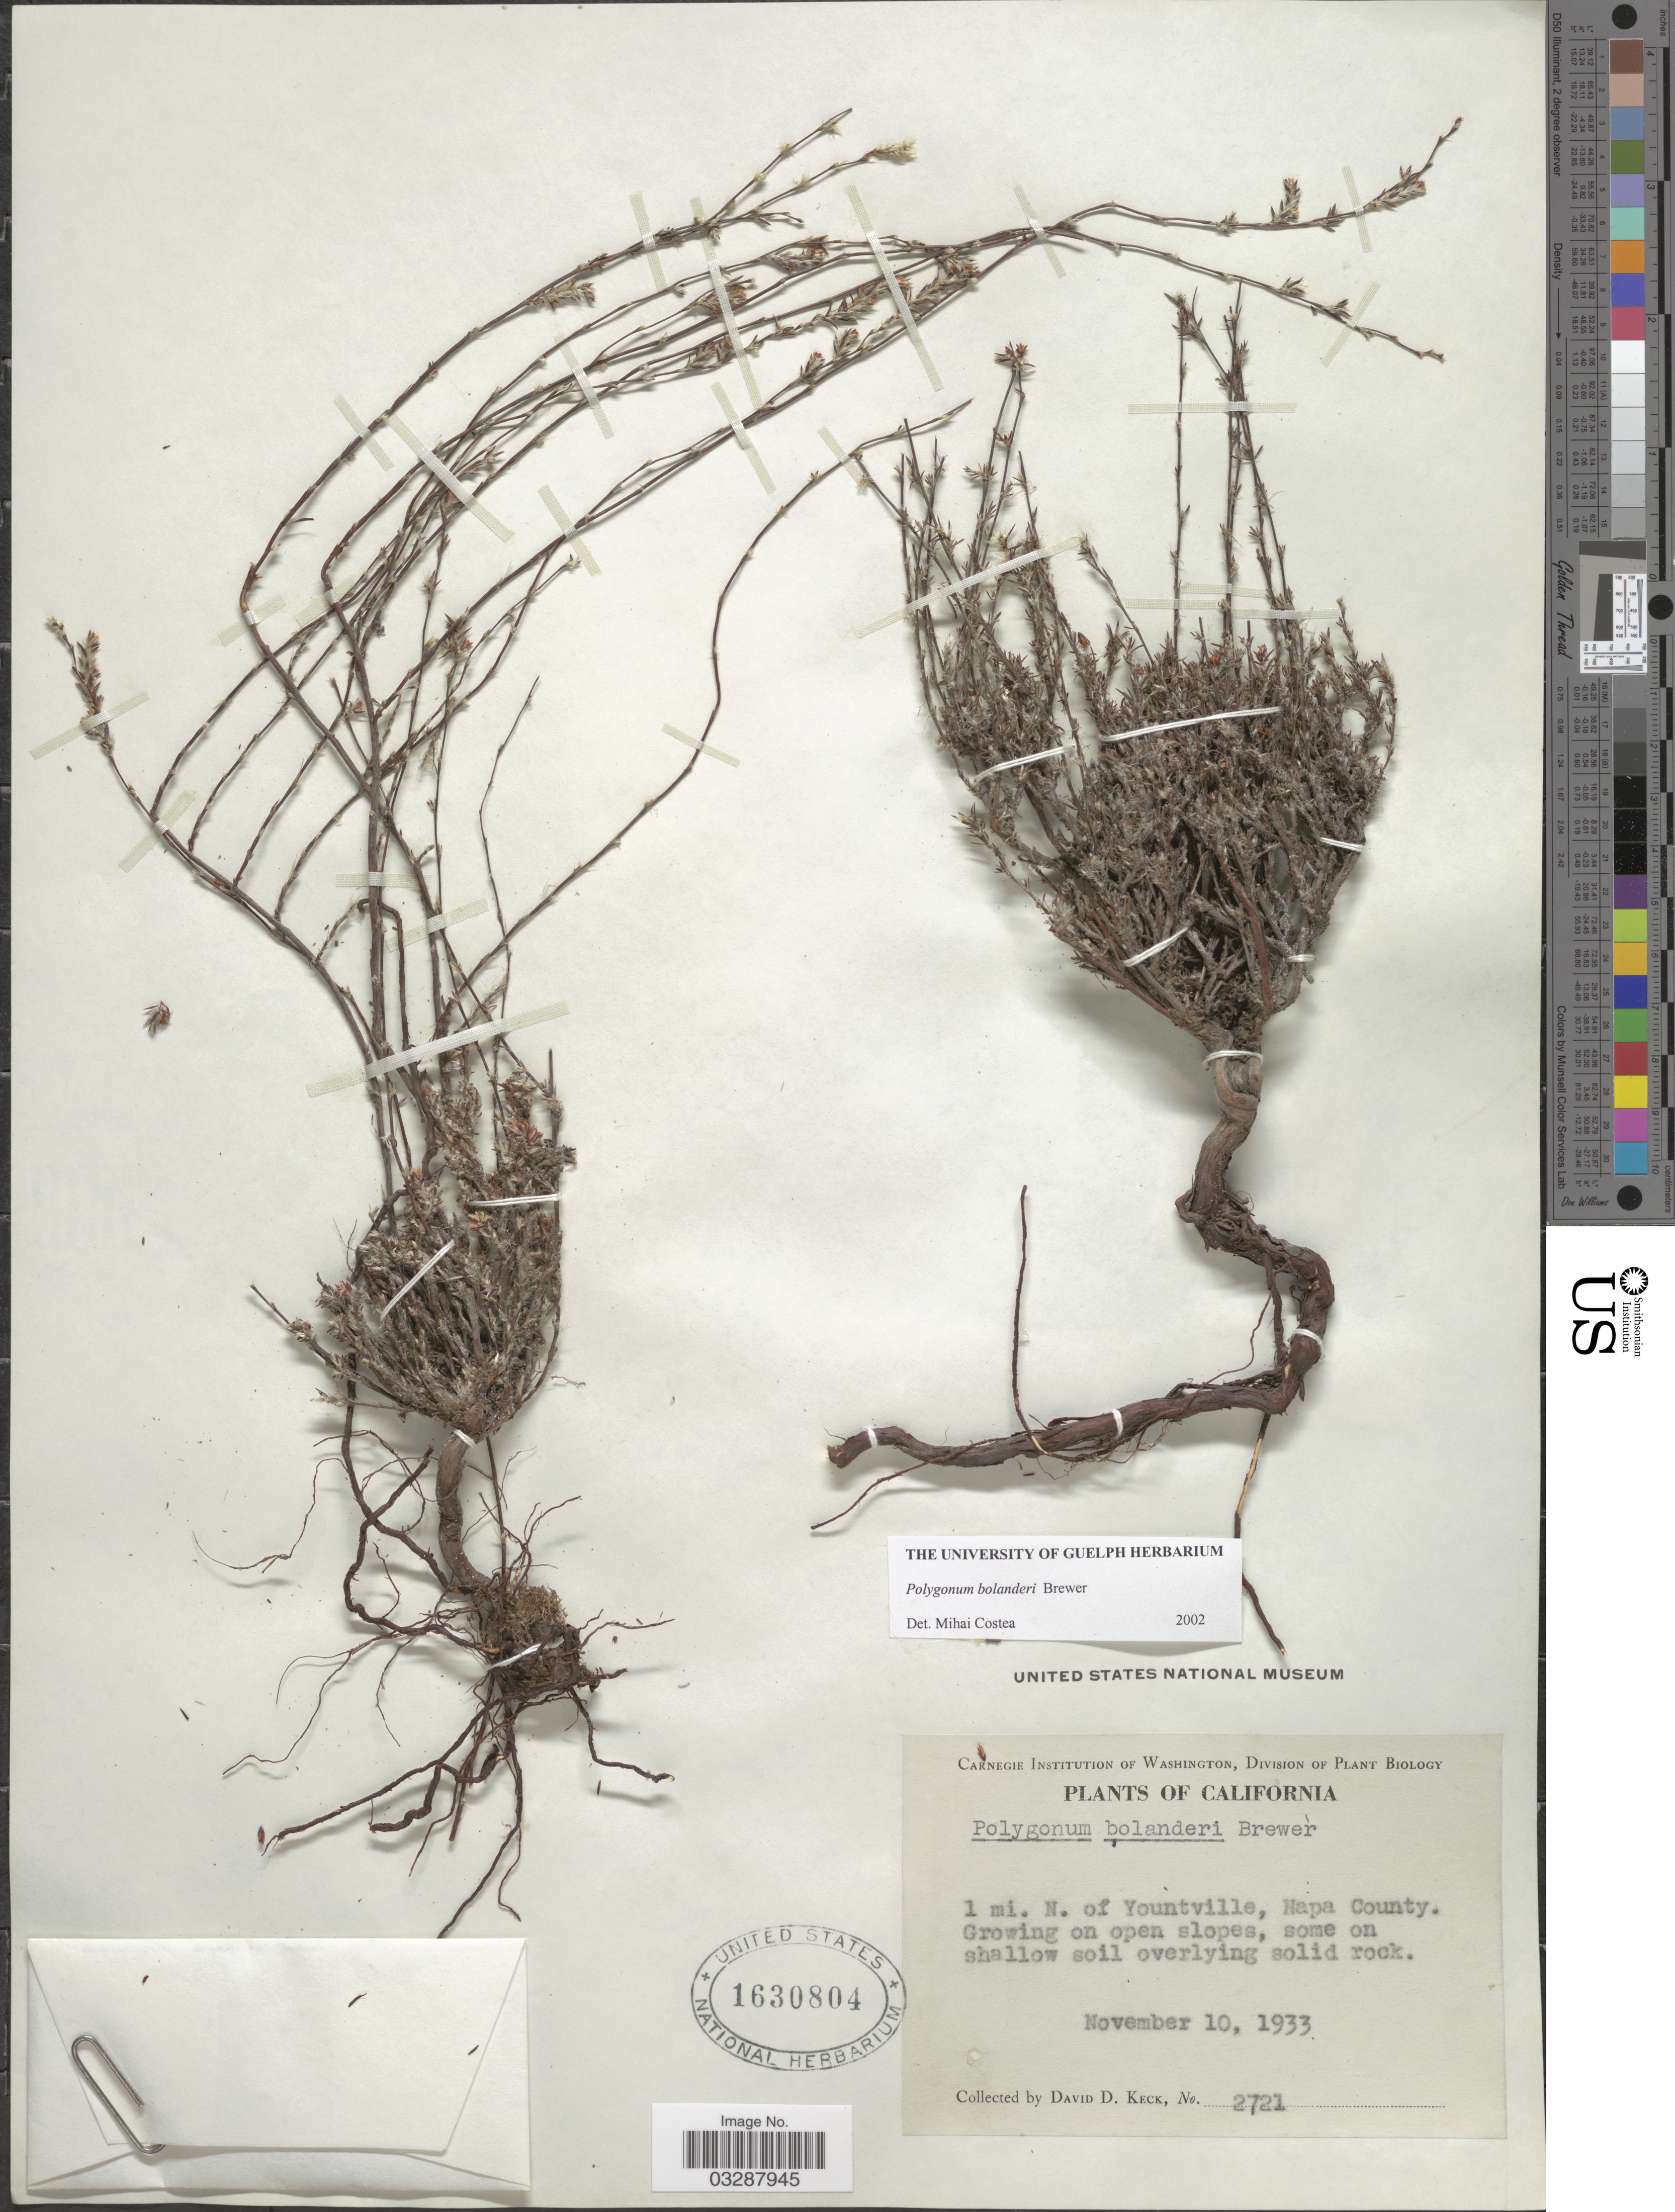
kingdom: Plantae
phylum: Tracheophyta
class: Magnoliopsida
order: Caryophyllales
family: Polygonaceae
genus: Polygonum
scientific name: Polygonum bolanderi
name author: W.H. Brewer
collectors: D. D. Keck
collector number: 2721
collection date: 1933-11-10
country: United States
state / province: California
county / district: Napa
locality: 1 mi. N. of Yountville, Napa County.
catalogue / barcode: US 1630804